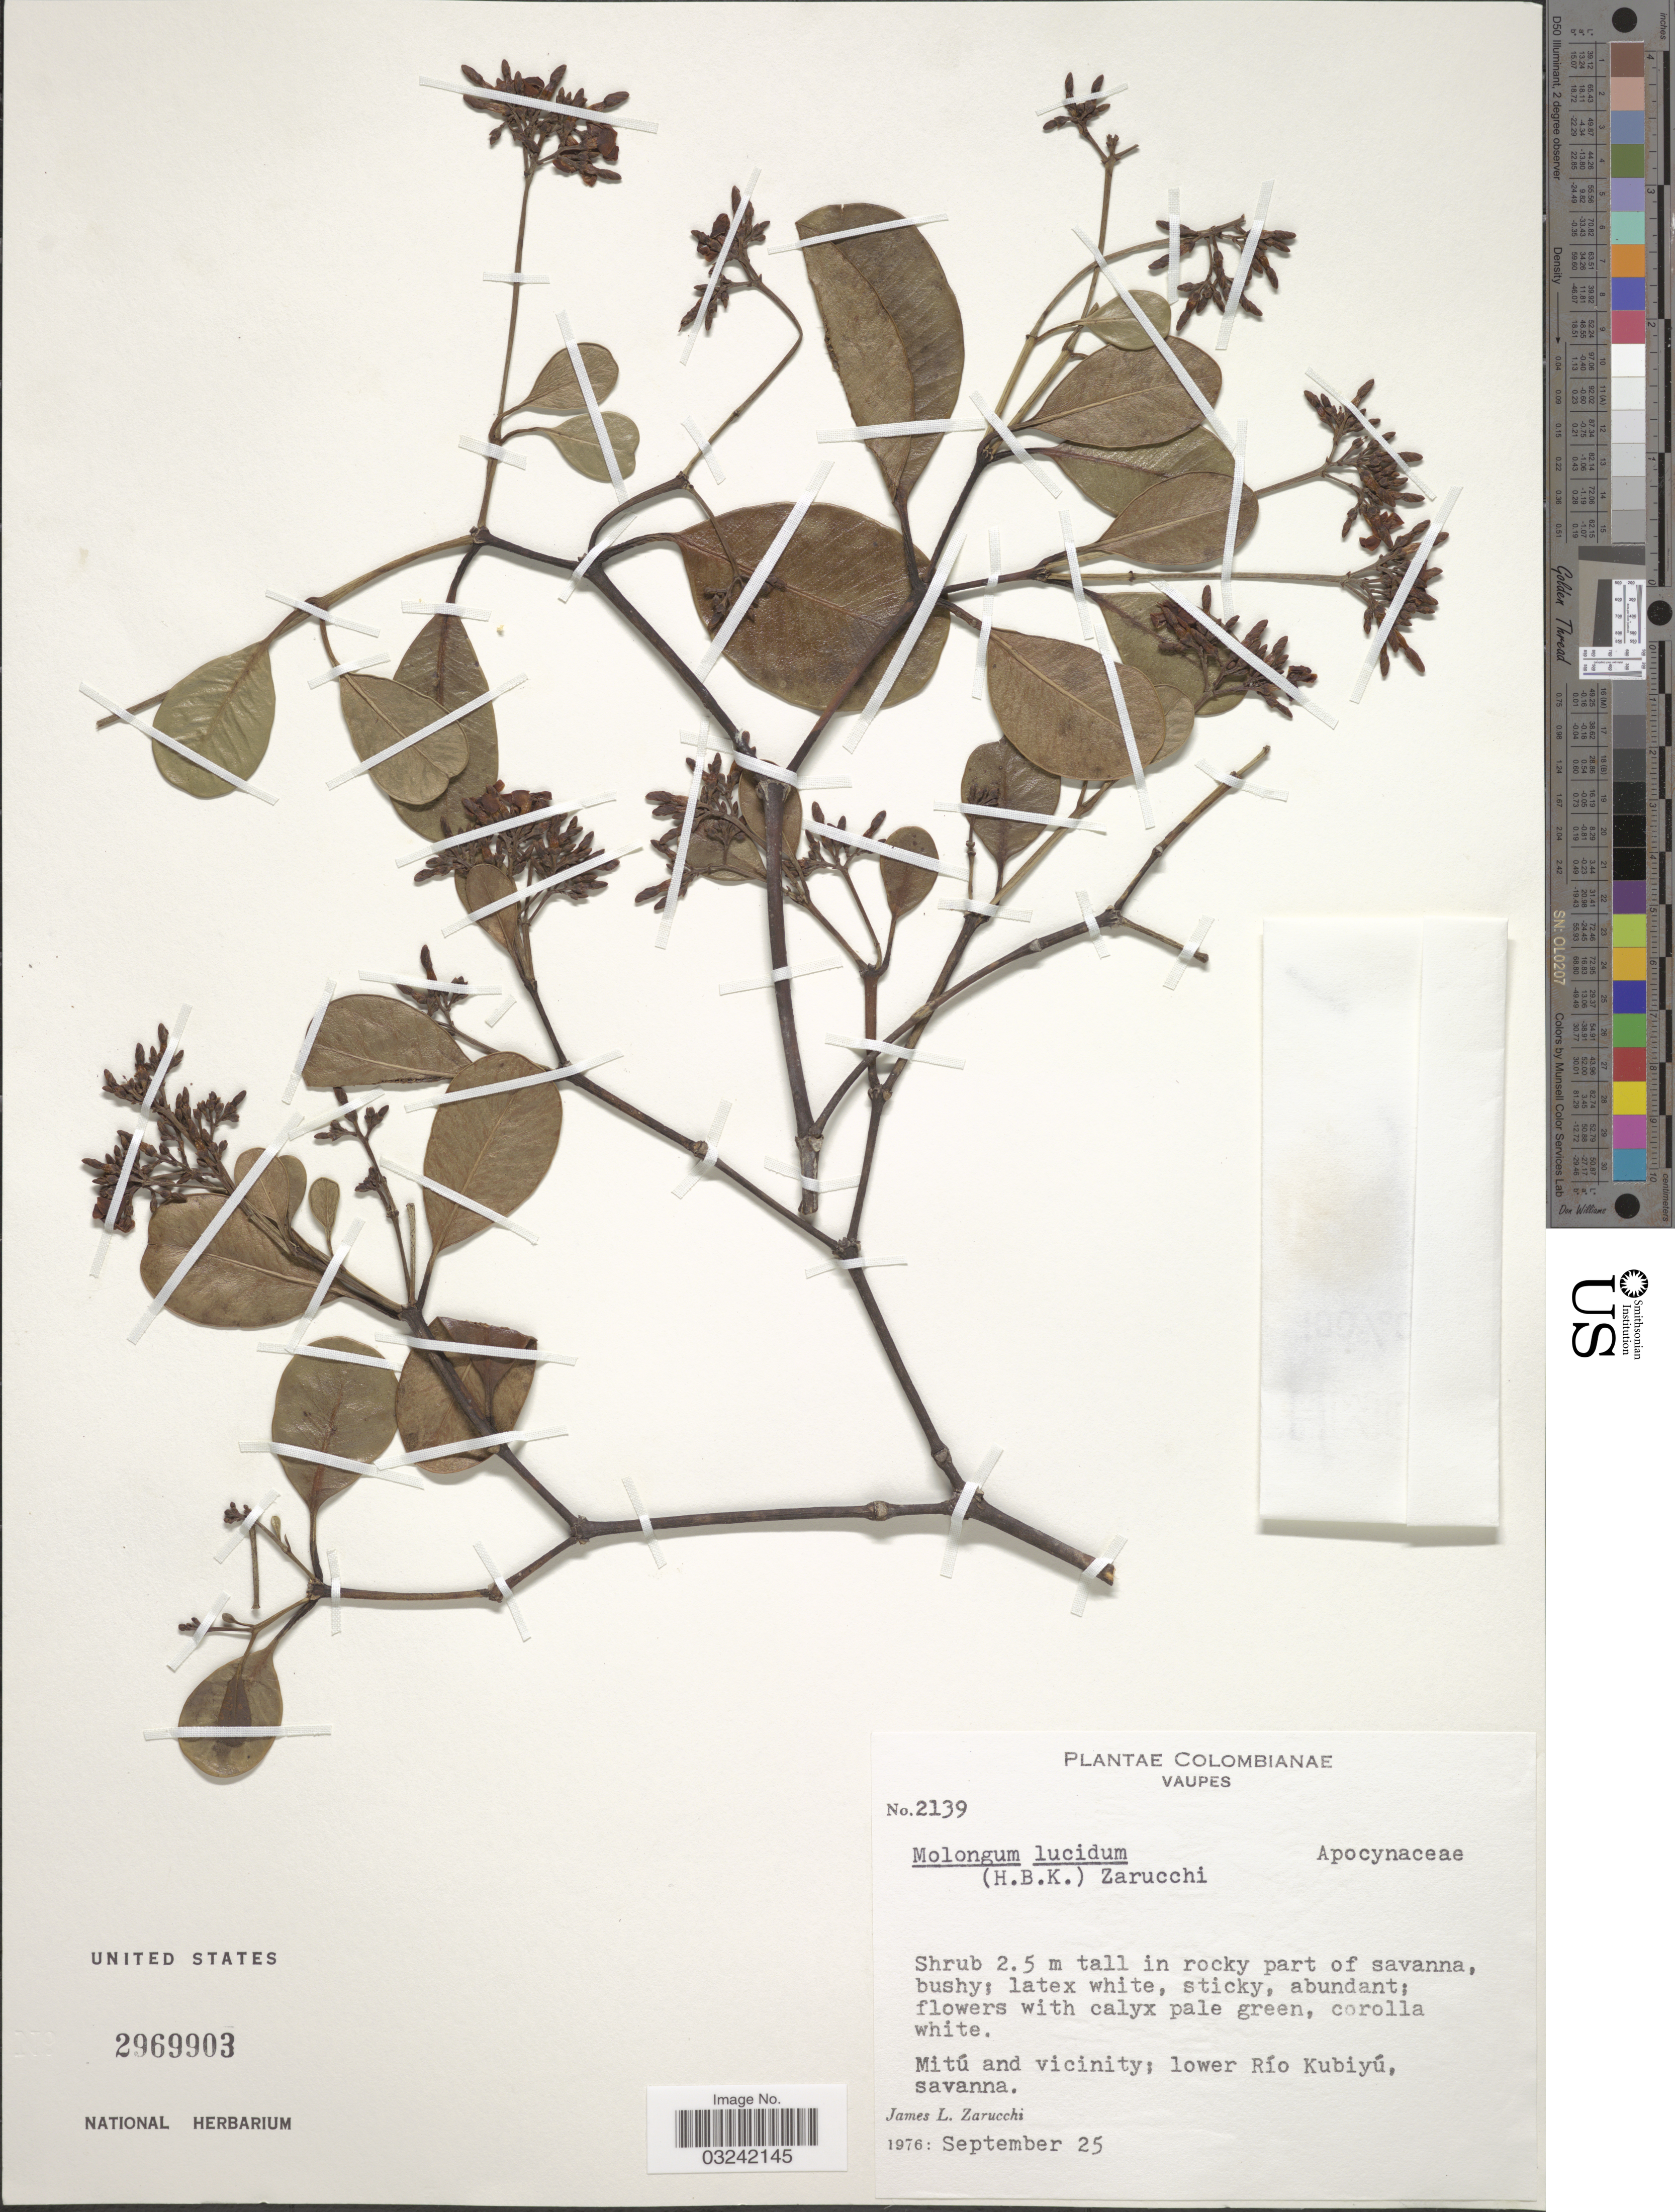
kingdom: Plantae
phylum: Tracheophyta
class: Magnoliopsida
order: Gentianales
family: Apocynaceae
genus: Molongum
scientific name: Molongum lucidum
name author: (Kunth) Zarucchi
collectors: J. L. Zarucchi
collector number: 2139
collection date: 1976-09-25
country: Colombia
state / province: Vaupés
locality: Mitú and vicinity; lower Río Kubiyú.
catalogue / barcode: US 2969903